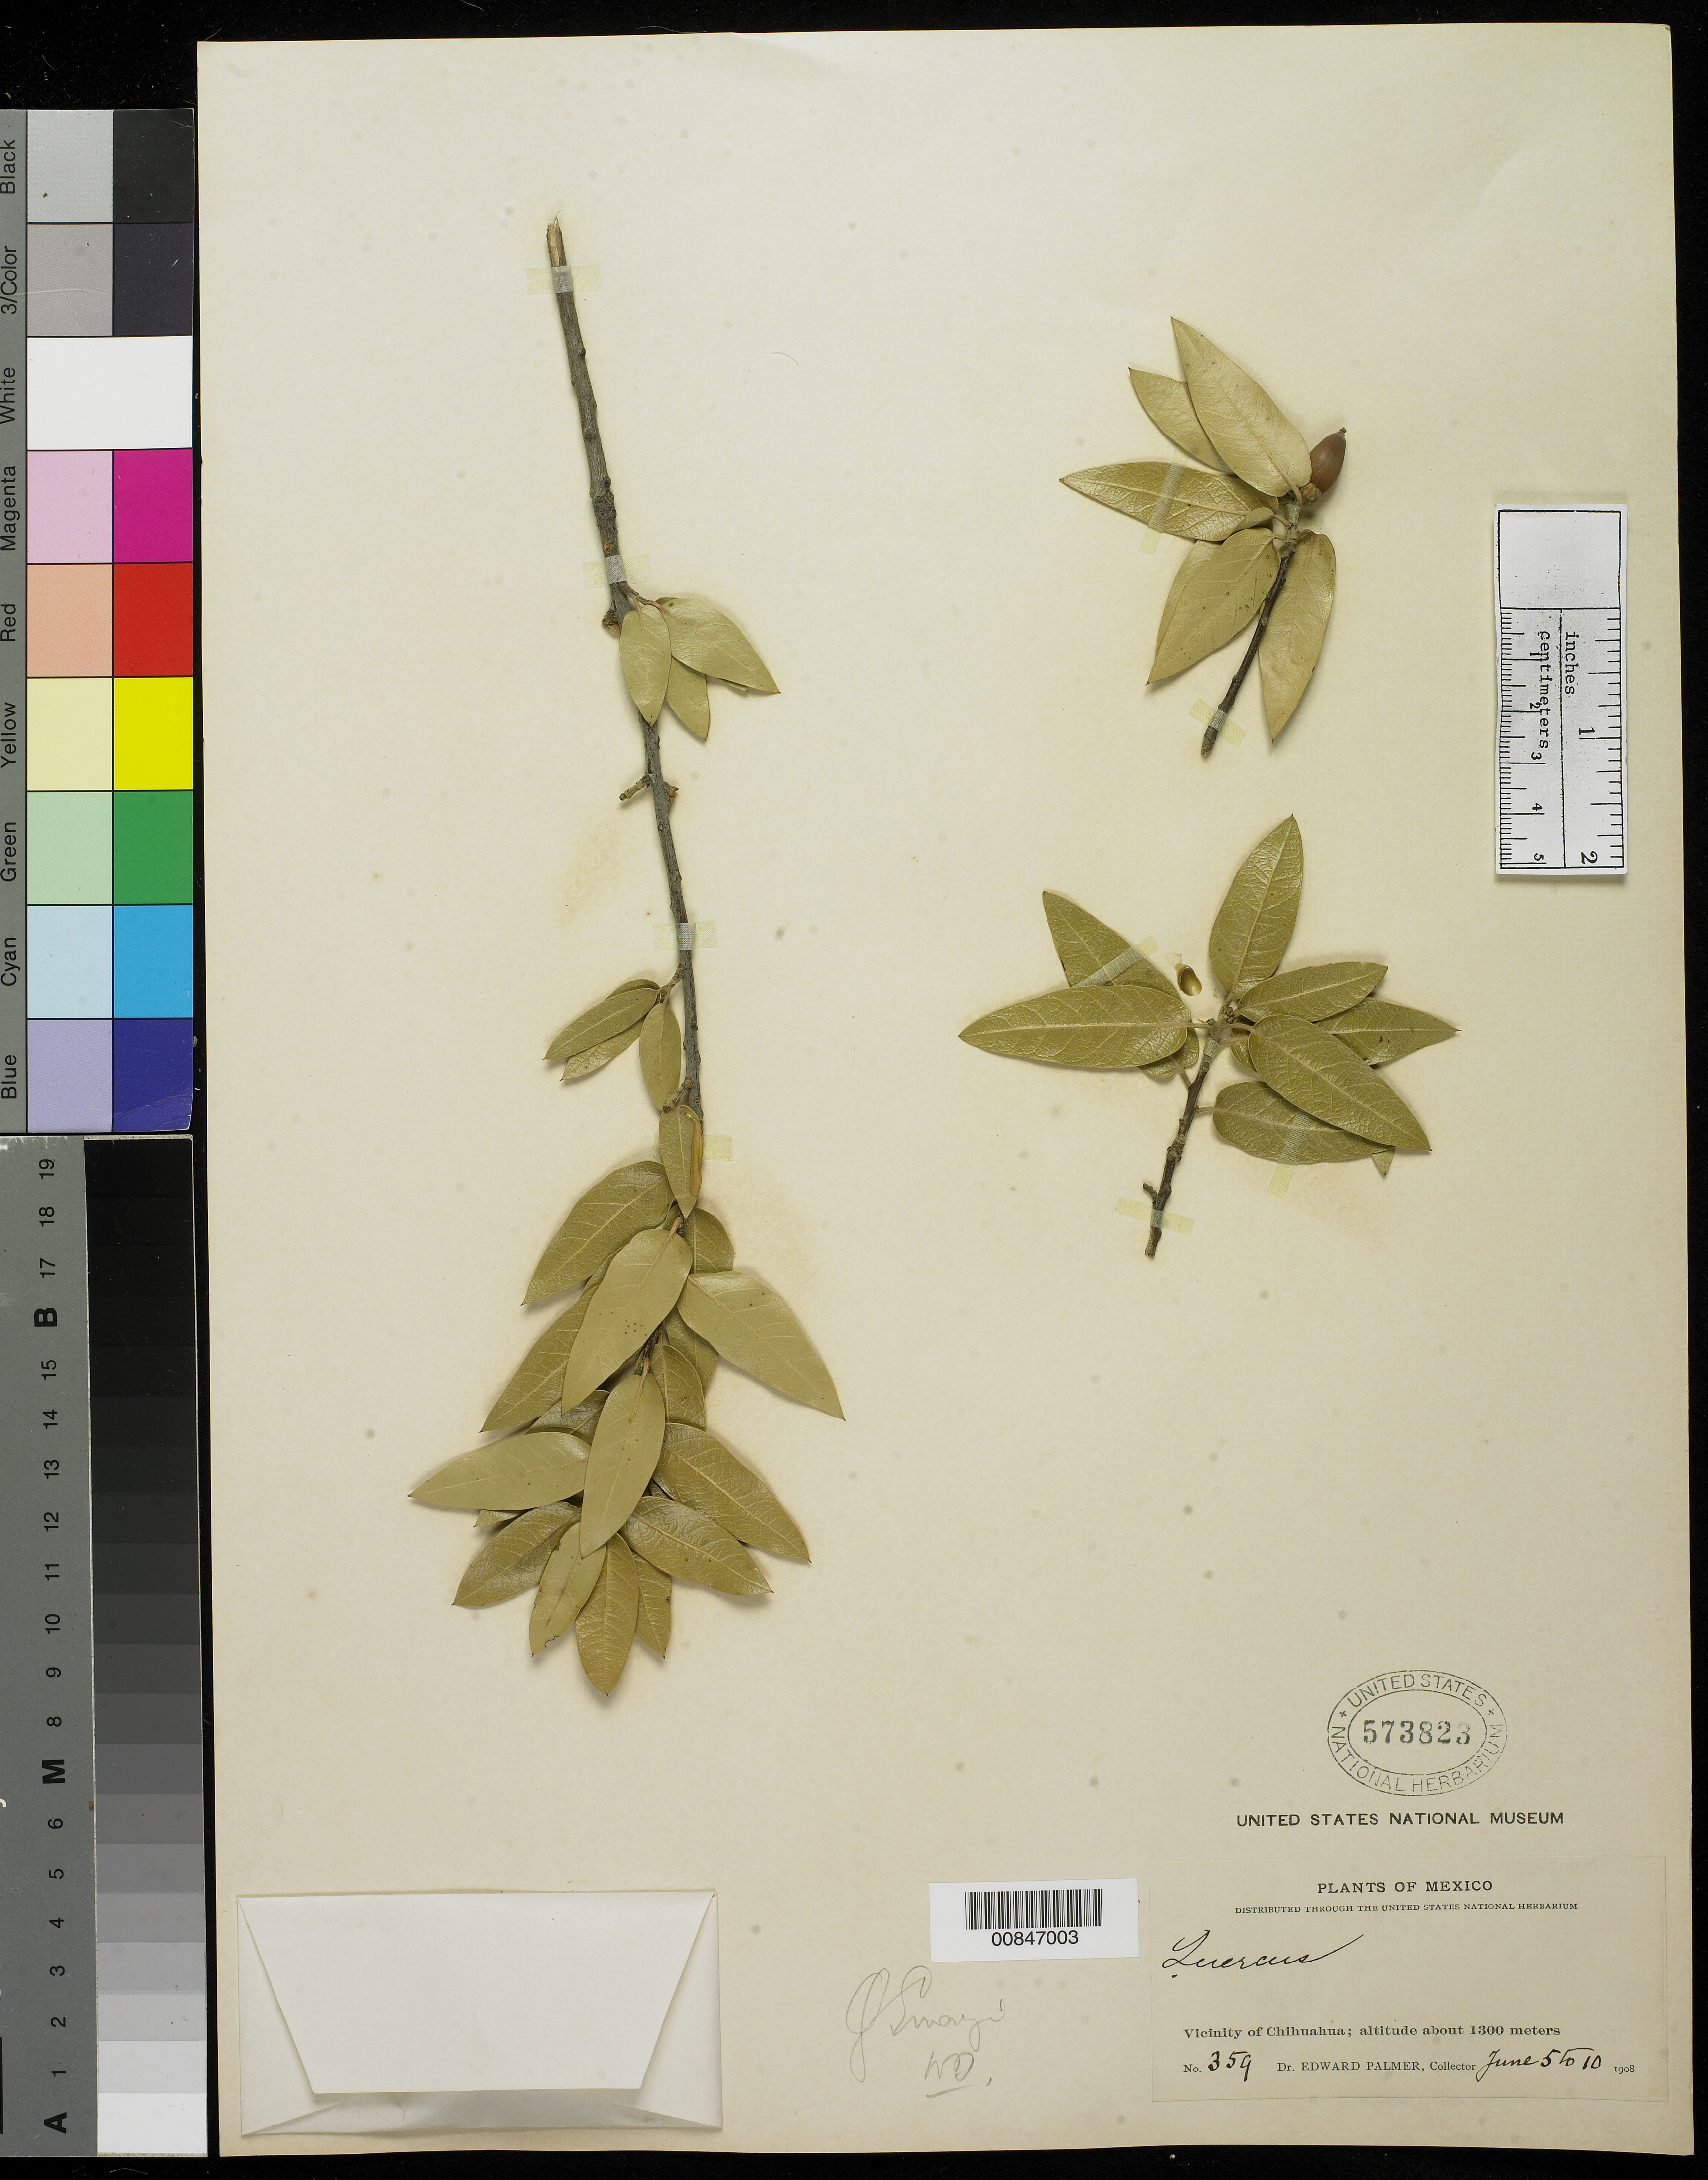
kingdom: Plantae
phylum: Tracheophyta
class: Magnoliopsida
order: Fagales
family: Fagaceae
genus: Quercus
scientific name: Quercus emoryi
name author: Torr. in Emory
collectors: E. Palmer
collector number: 359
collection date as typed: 05 Jun 1908 to 10 Jun 1908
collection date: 1908-06-05/1908-06-10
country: Mexico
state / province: Chihuahua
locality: Vicinity of Chihuahua.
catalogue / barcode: US 573823